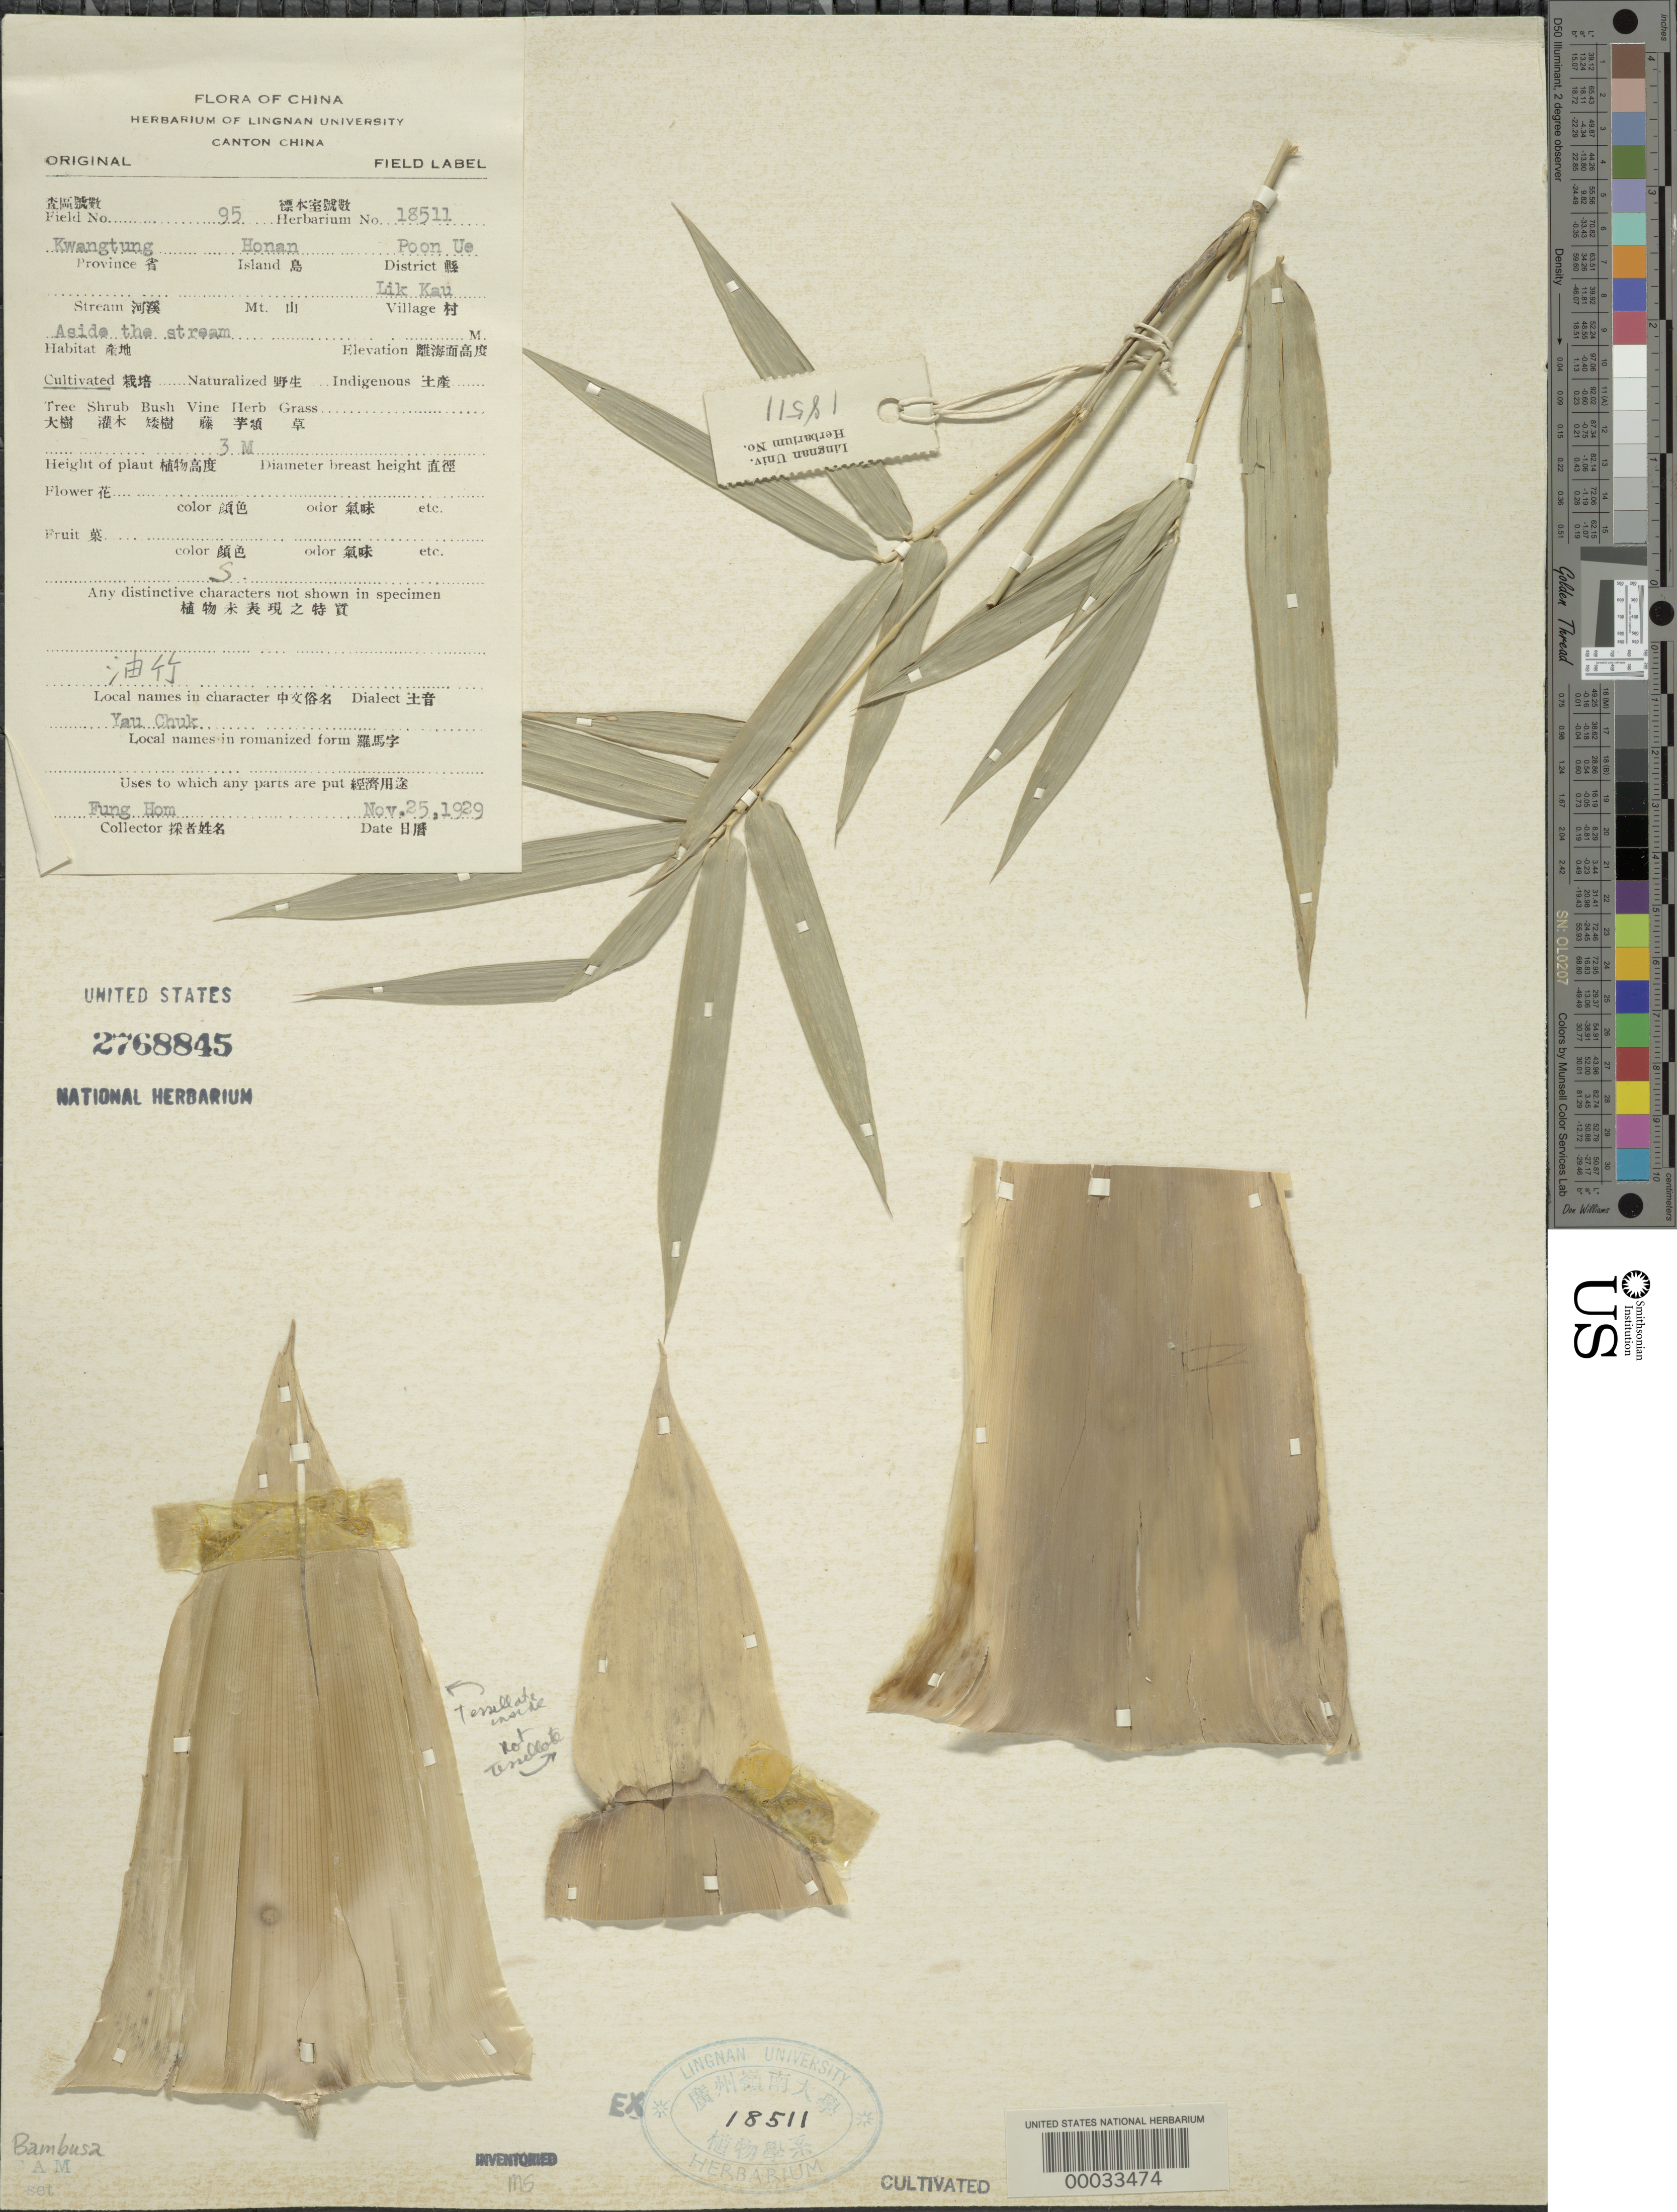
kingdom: Plantae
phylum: Tracheophyta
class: Liliopsida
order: Poales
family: Poaceae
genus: Bambusa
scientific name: Bambusa sp.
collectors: H. L. Fung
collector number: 95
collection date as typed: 25 Nov 1929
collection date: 1929-11-25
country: China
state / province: Guangdong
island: Honam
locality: Poon Ue, Lik Kau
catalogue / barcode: US 2768845